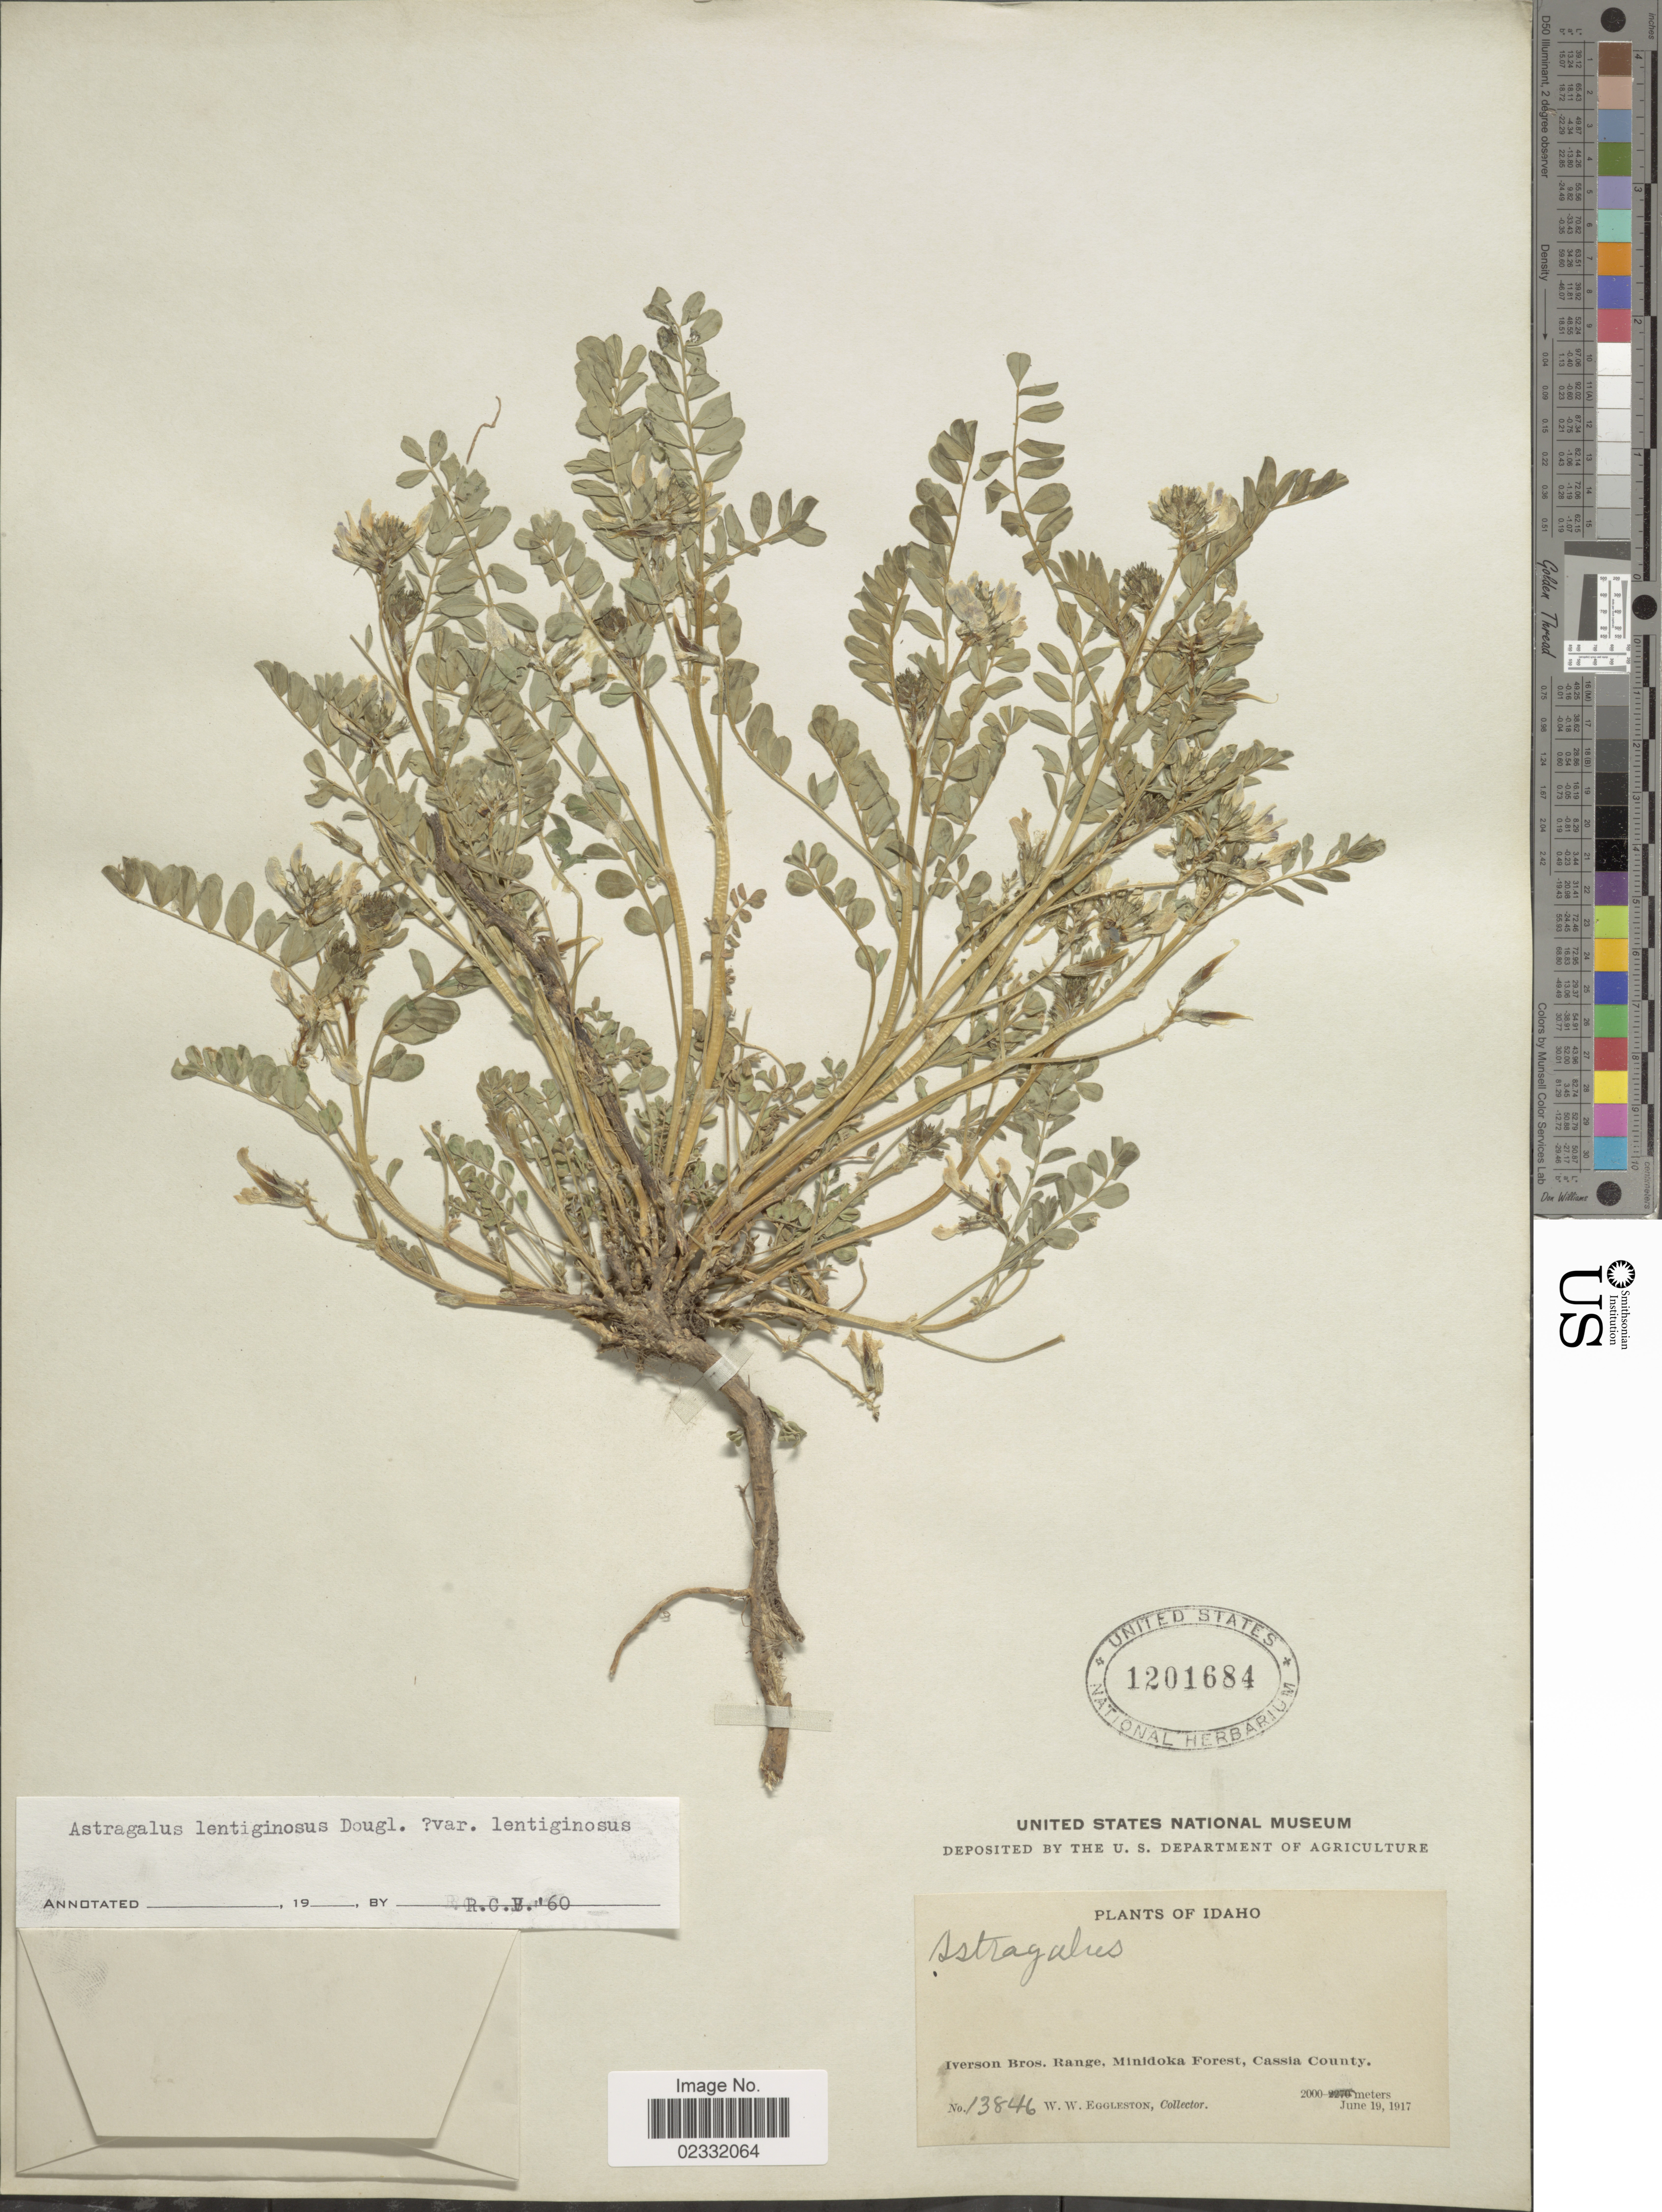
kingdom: Plantae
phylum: Tracheophyta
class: Magnoliopsida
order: Fabales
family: Fabaceae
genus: Astragalus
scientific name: Astragalus lentiginosus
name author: Douglas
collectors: W. W. Eggleston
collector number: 13846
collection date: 1917-06-19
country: United States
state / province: Idaho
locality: Iverson Bros. Range, Minodoka Forest, Cassia County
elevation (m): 2000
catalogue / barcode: US 1201684